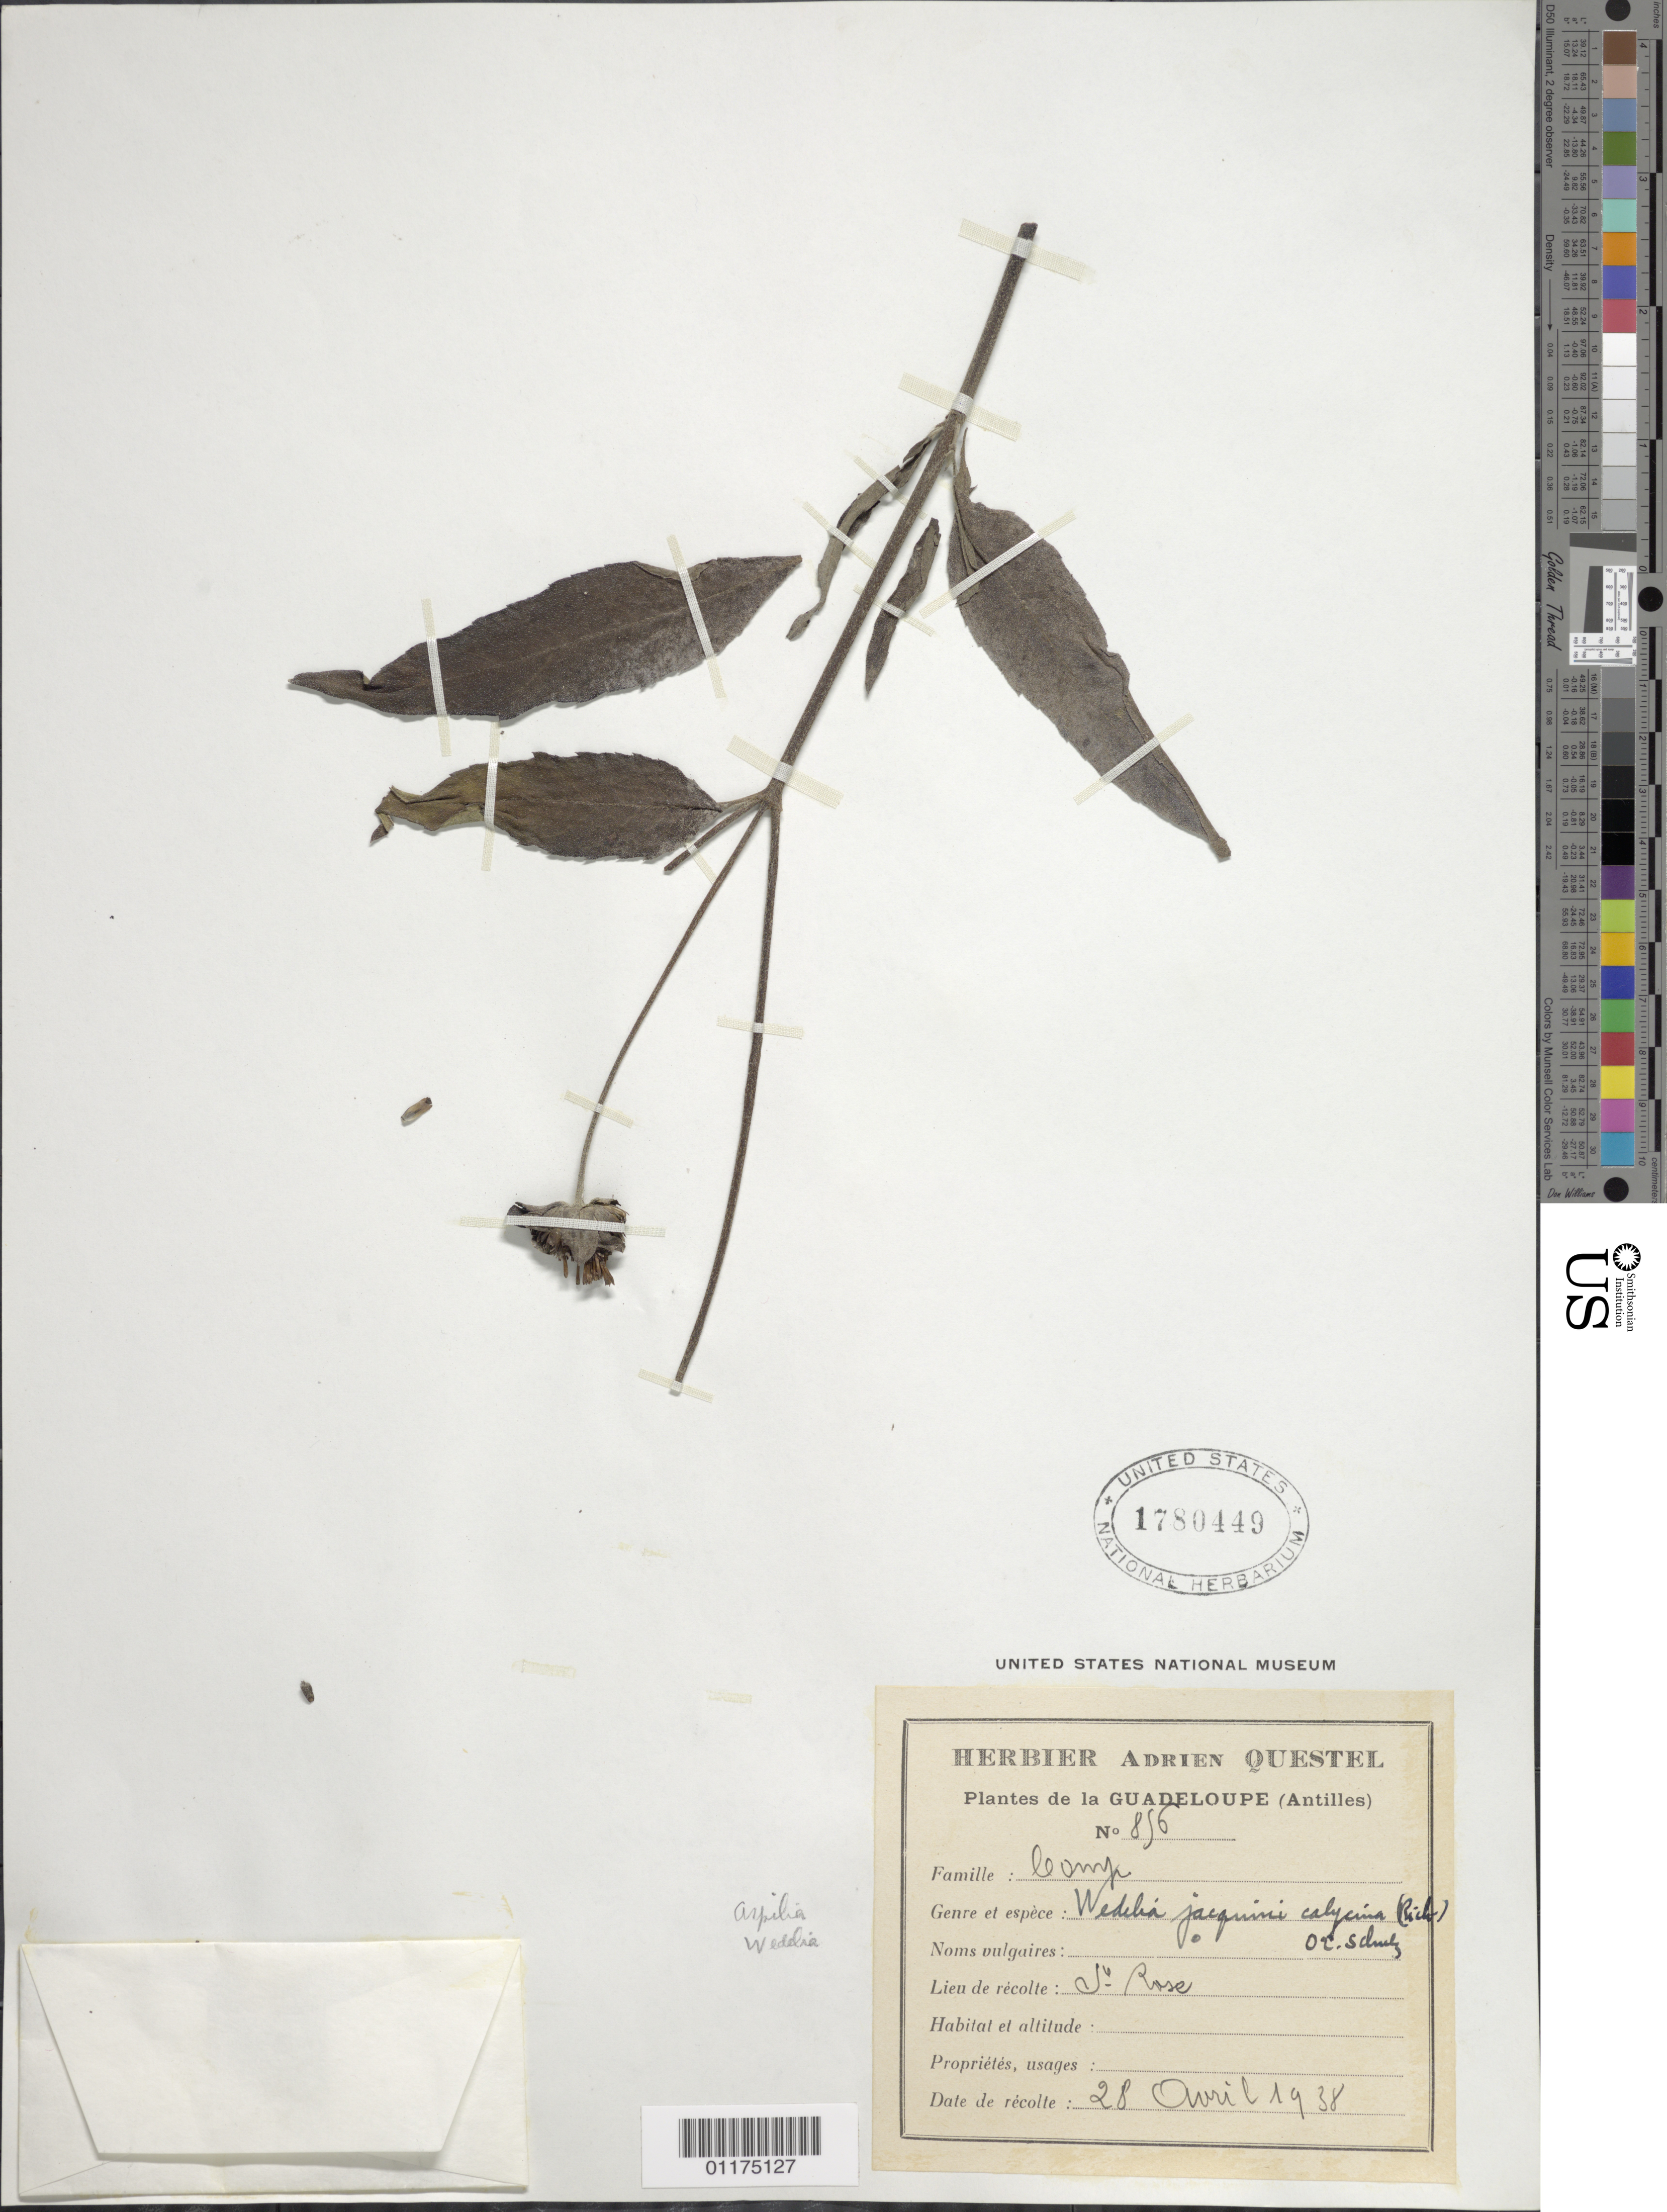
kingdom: Plantae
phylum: Tracheophyta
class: Magnoliopsida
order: Asterales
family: Asteraceae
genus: Wedelia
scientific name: Wedelia calycina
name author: Rich.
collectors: A. Questel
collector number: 856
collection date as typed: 28 Apr 1938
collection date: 1938-04-28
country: Guadeloupe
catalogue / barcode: US 1780449